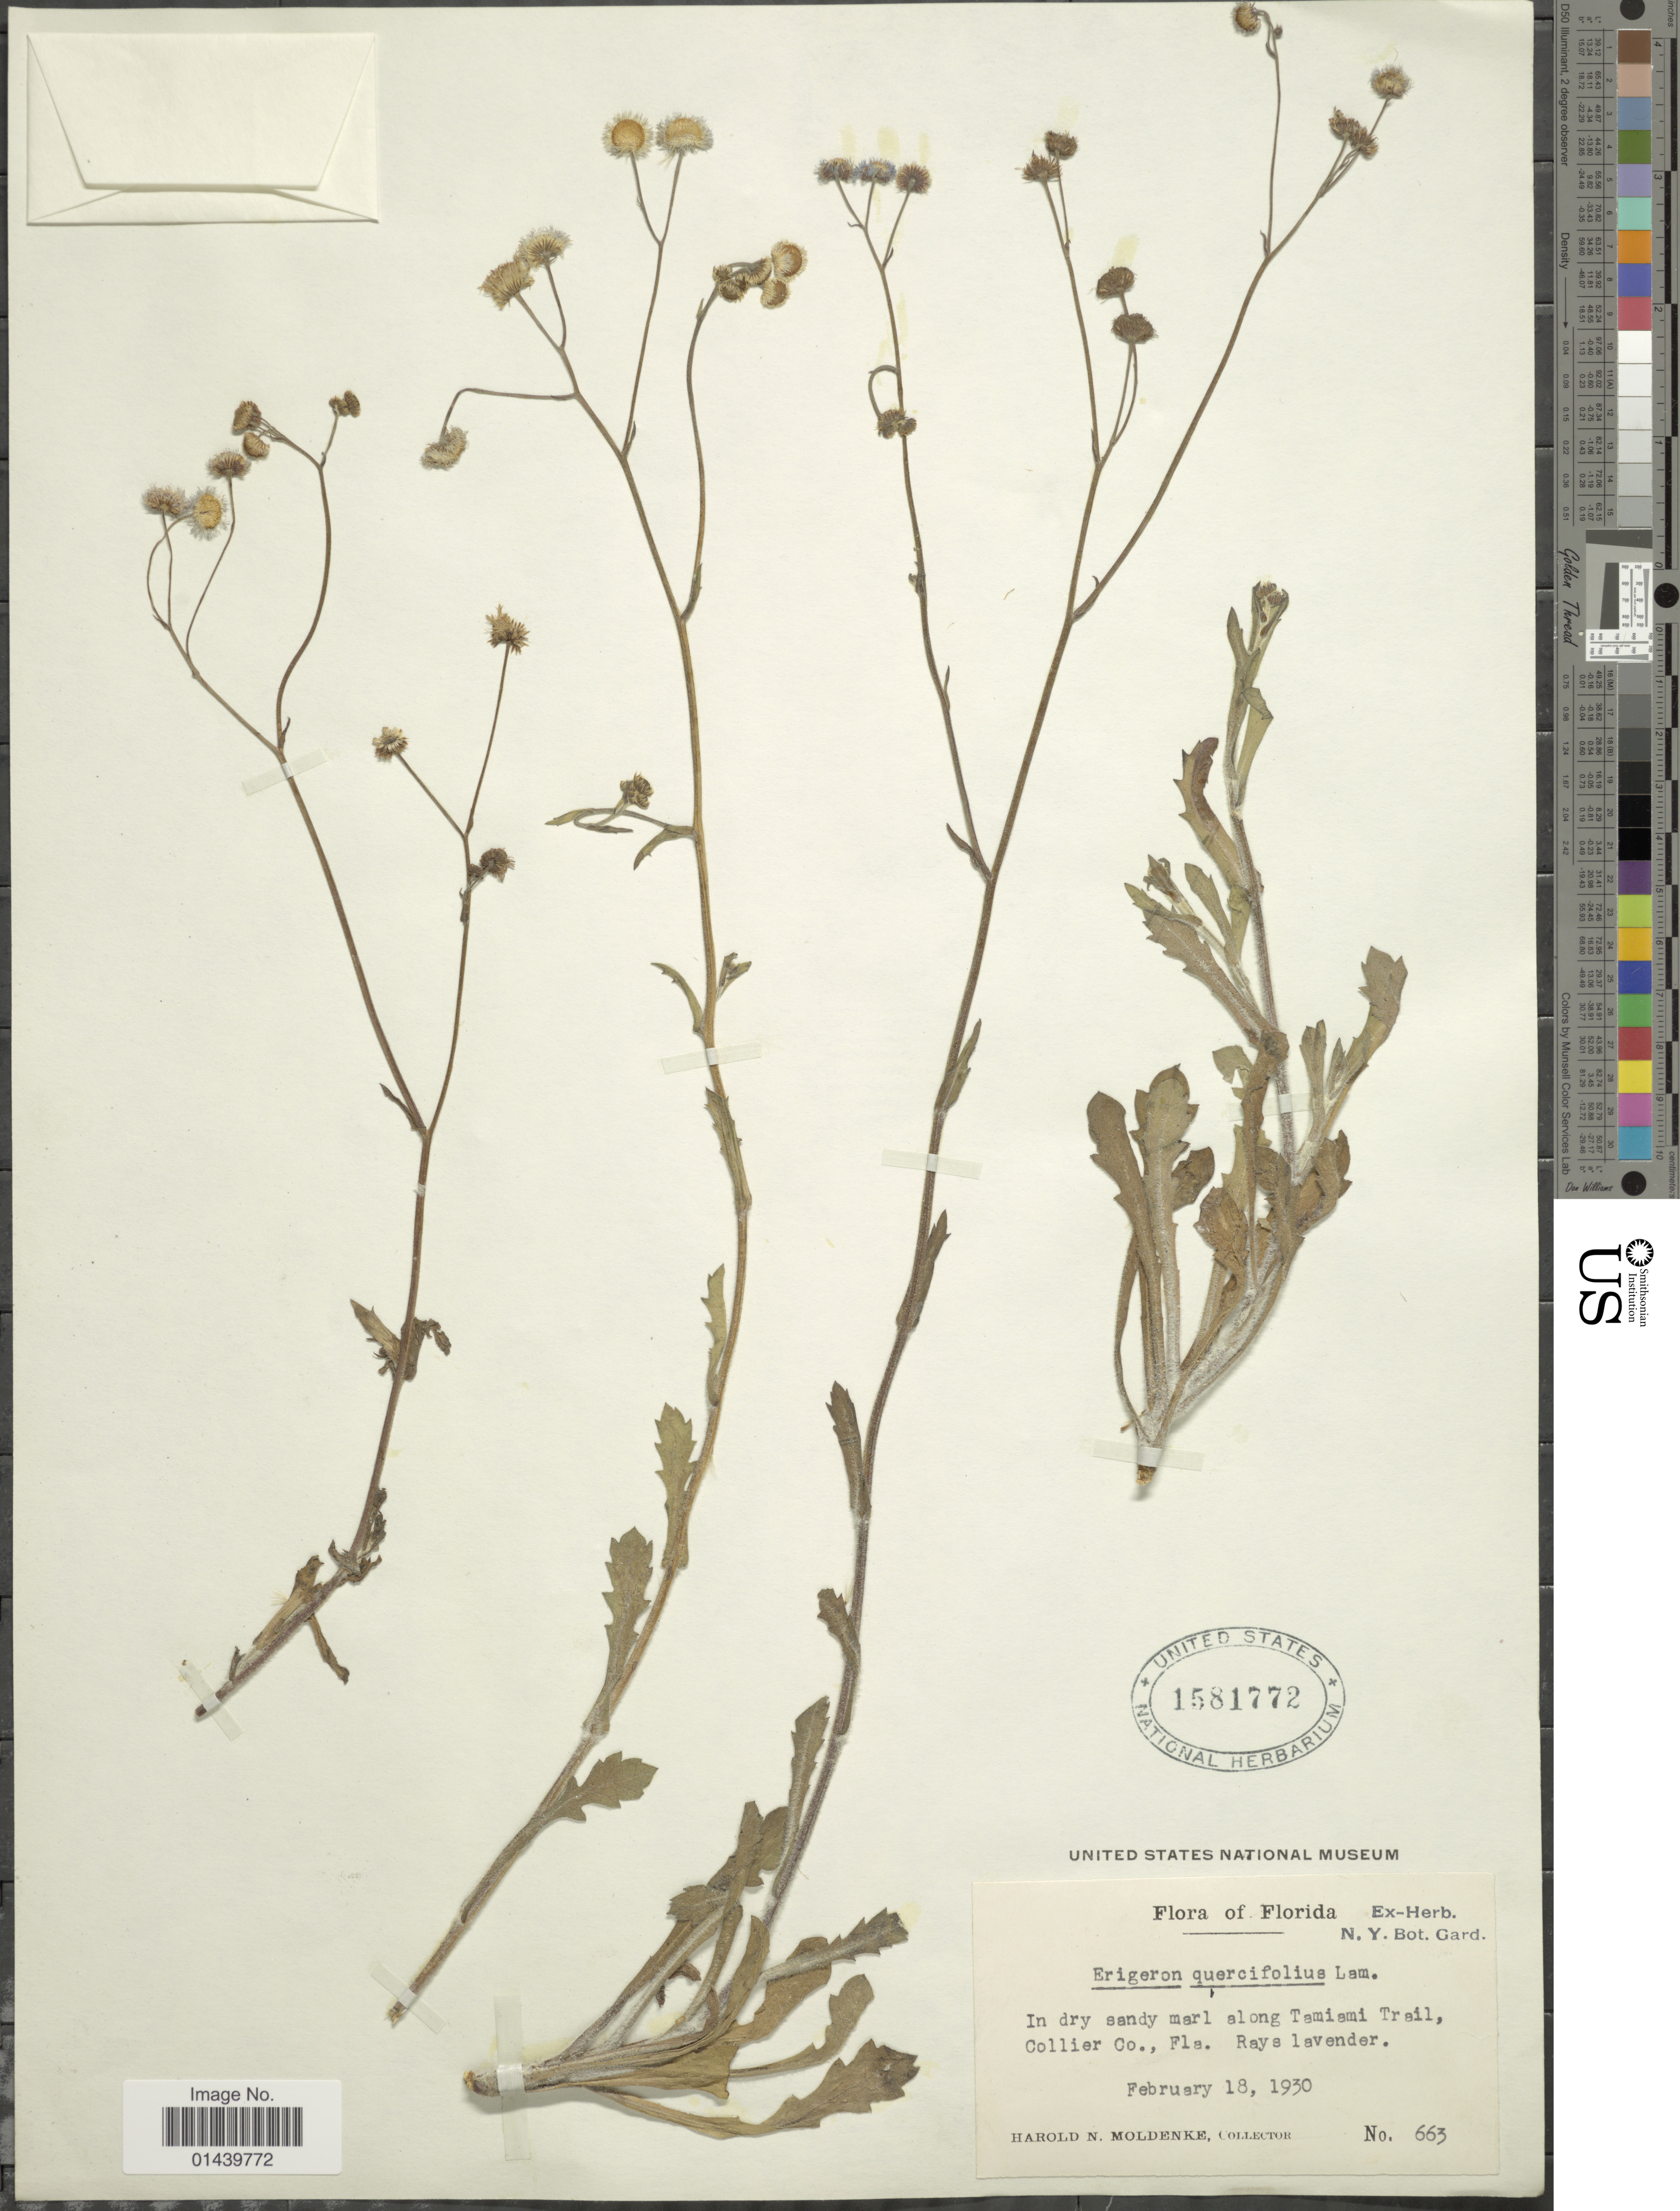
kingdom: Plantae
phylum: Tracheophyta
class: Magnoliopsida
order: Asterales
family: Asteraceae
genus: Erigeron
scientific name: Erigeron quercifolius Lam.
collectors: H. N. Moldenke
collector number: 663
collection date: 1930-02-18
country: United States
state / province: Florida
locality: In dry sandy marl along Tamiami Trail, Collier Co., Fla.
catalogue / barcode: US 1581772